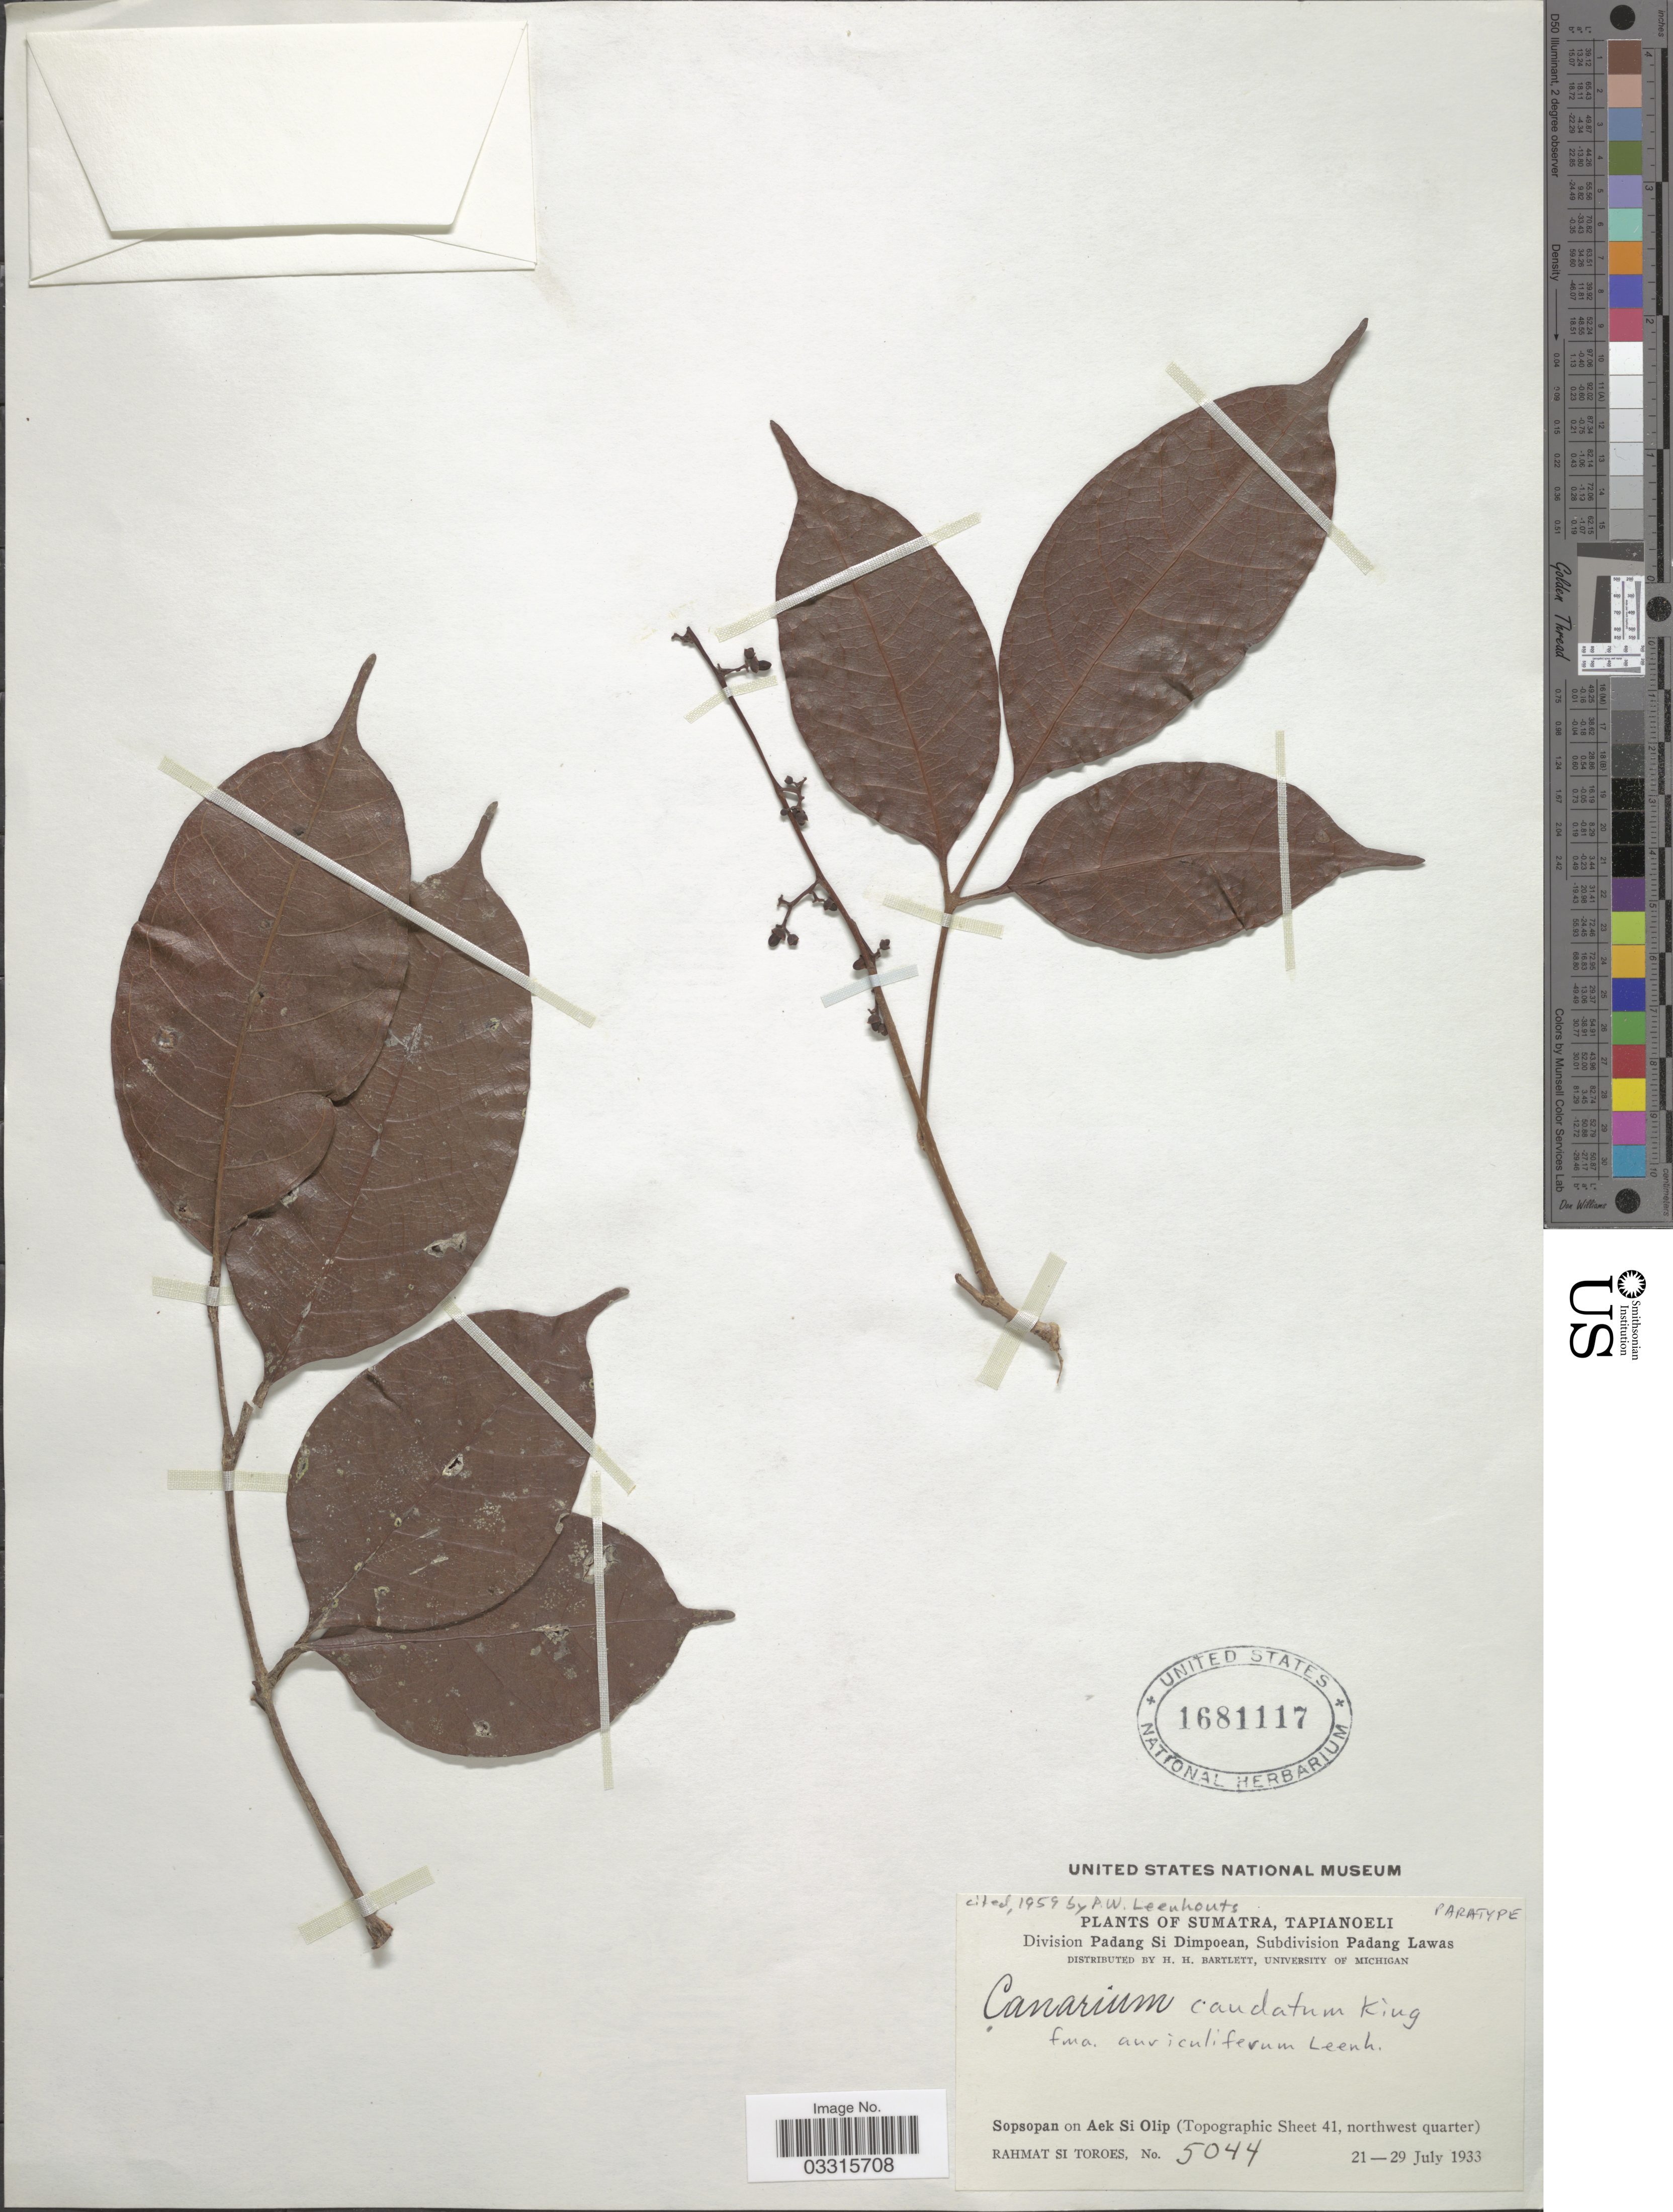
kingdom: Plantae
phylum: Tracheophyta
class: Magnoliopsida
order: Sapindales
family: Burseraceae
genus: Canarium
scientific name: Canarium caudatum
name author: King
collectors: Rahmat Si Boeea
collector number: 5044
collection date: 1933-07-21/1933-07-29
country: Indonesia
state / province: Sumatra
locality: Tapianoeli. Division Padang Si Dimpoean, Subdivision Padang Lawas. Sopsopan on Aek Si Olip (Topographic Sheet 41, northwest quarter).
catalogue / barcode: US 1681117